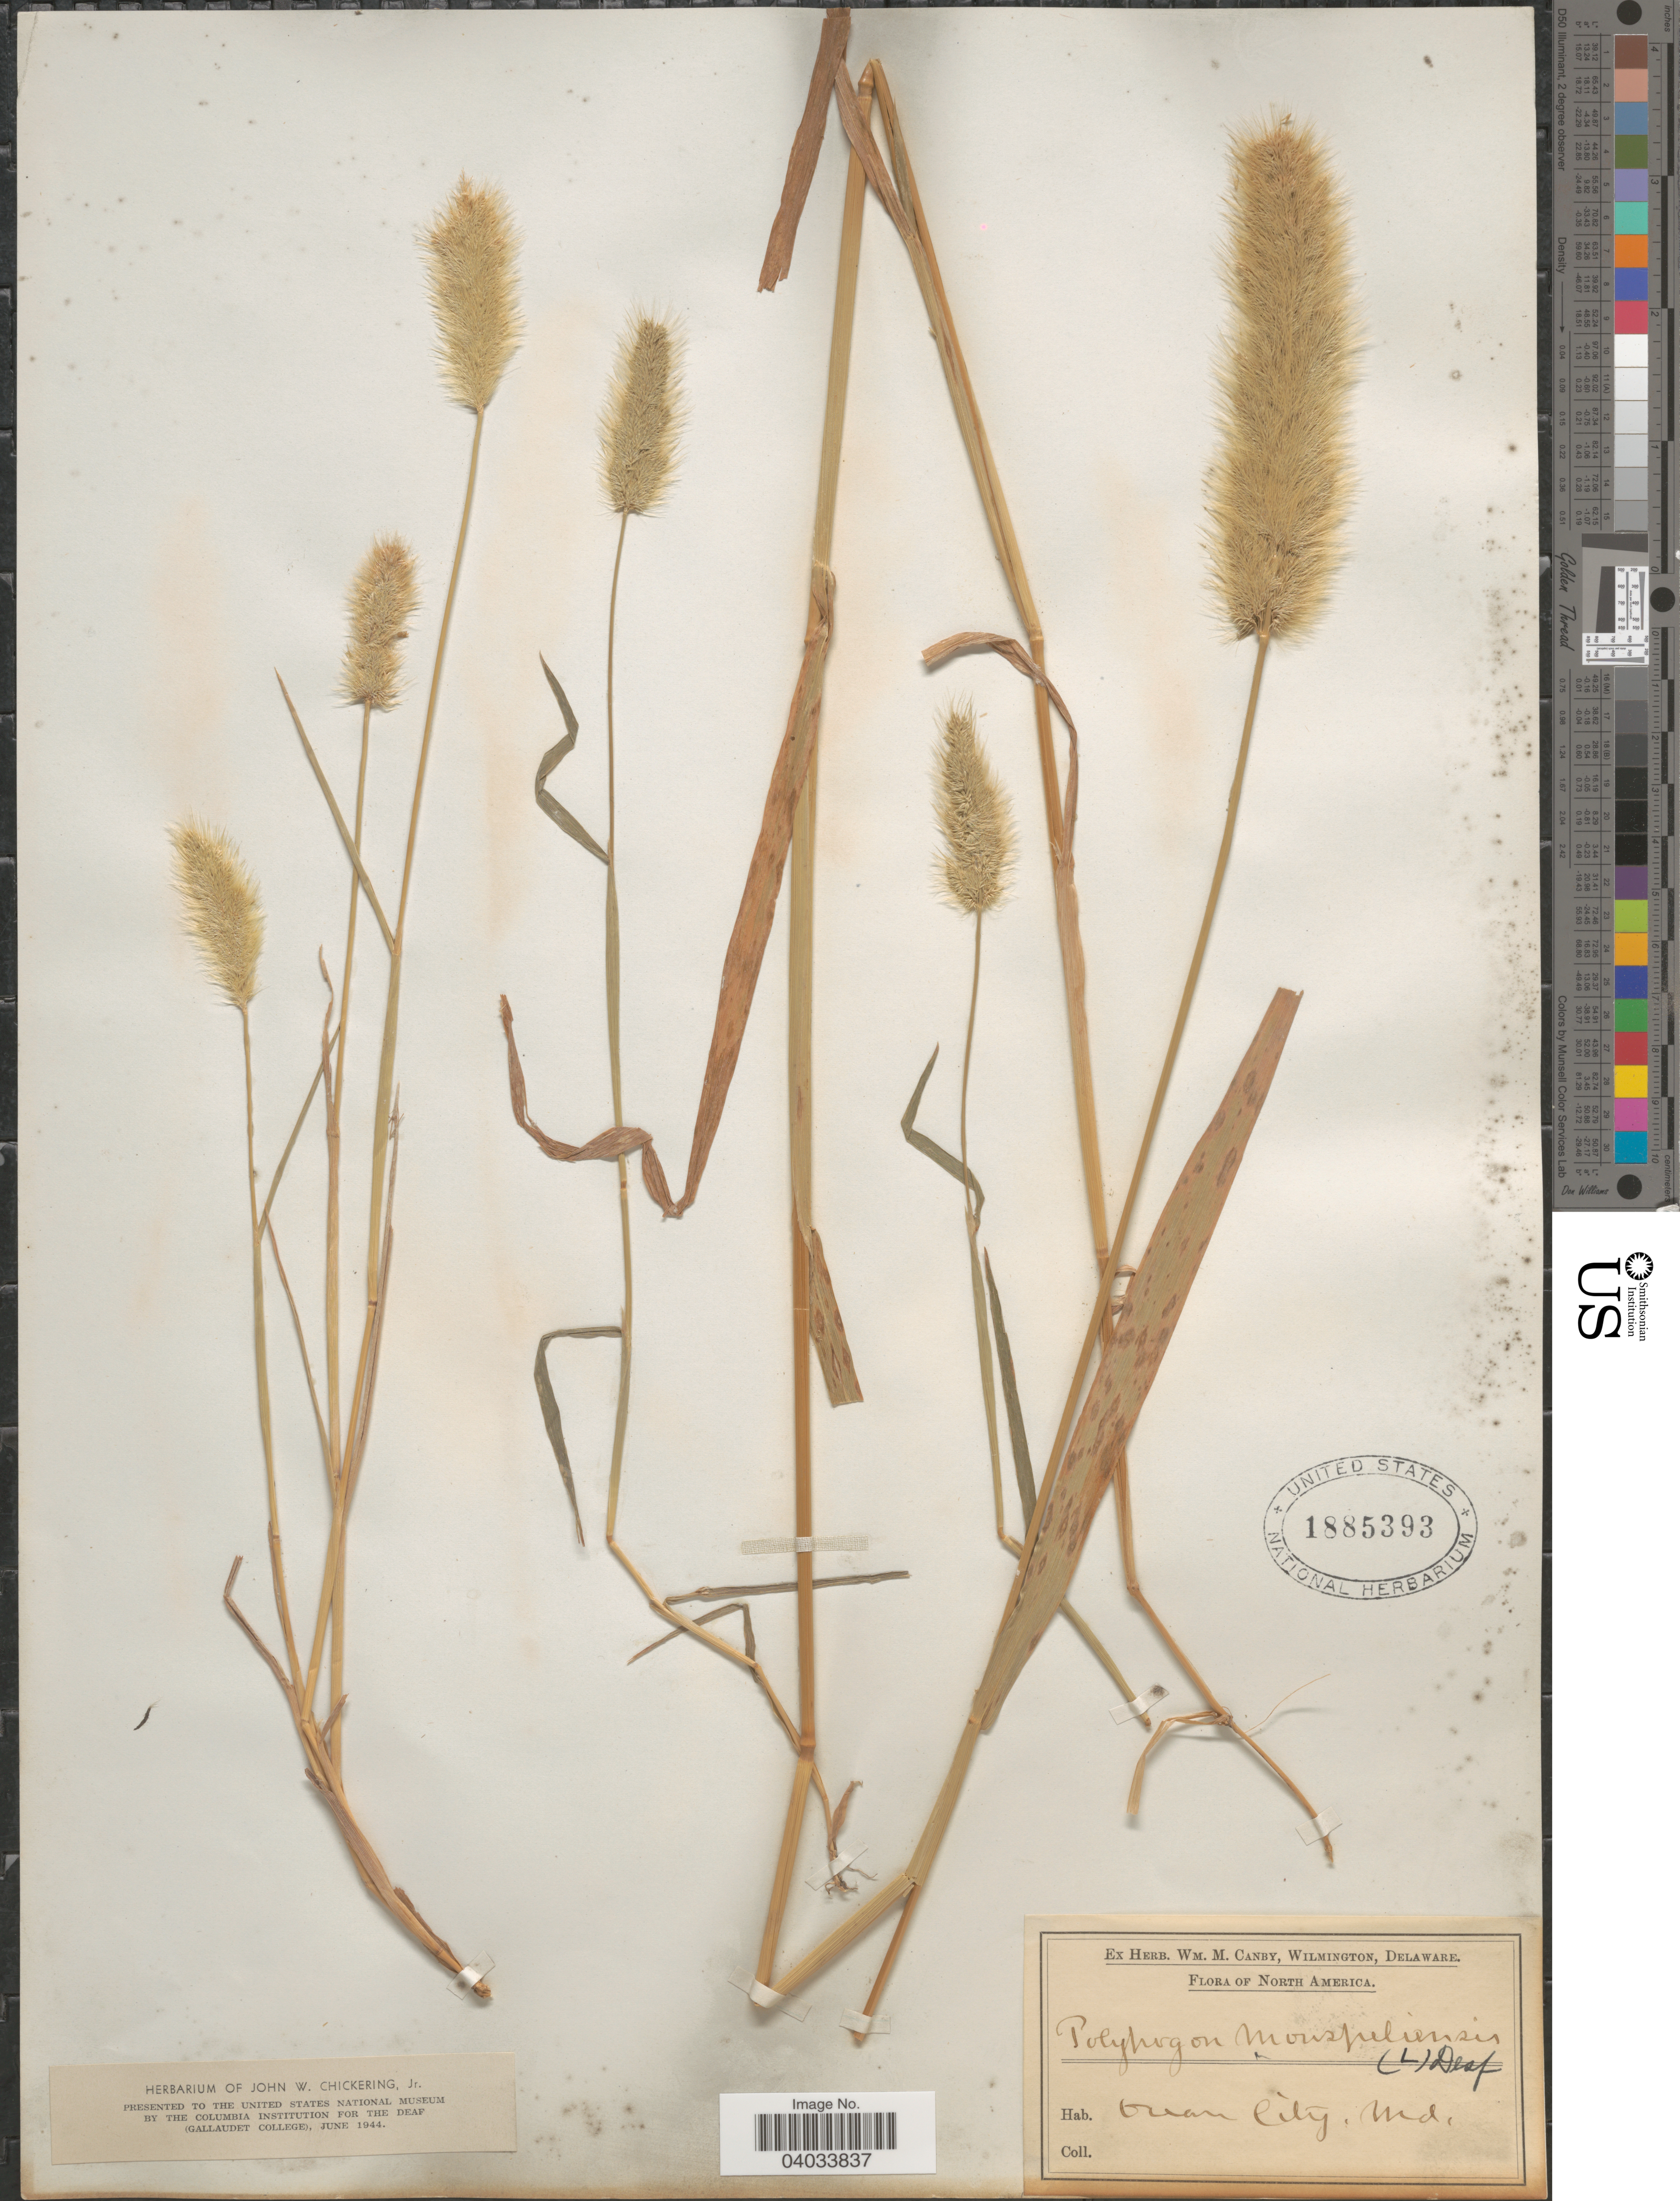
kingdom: Plantae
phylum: Tracheophyta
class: Liliopsida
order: Poales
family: Poaceae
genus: Polypogon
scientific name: Polypogon monspeliensis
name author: (L.) Desf.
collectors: ex herb. W.M. Canby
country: United States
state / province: Maryland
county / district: Worcester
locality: Ocean city.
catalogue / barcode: US 1885393